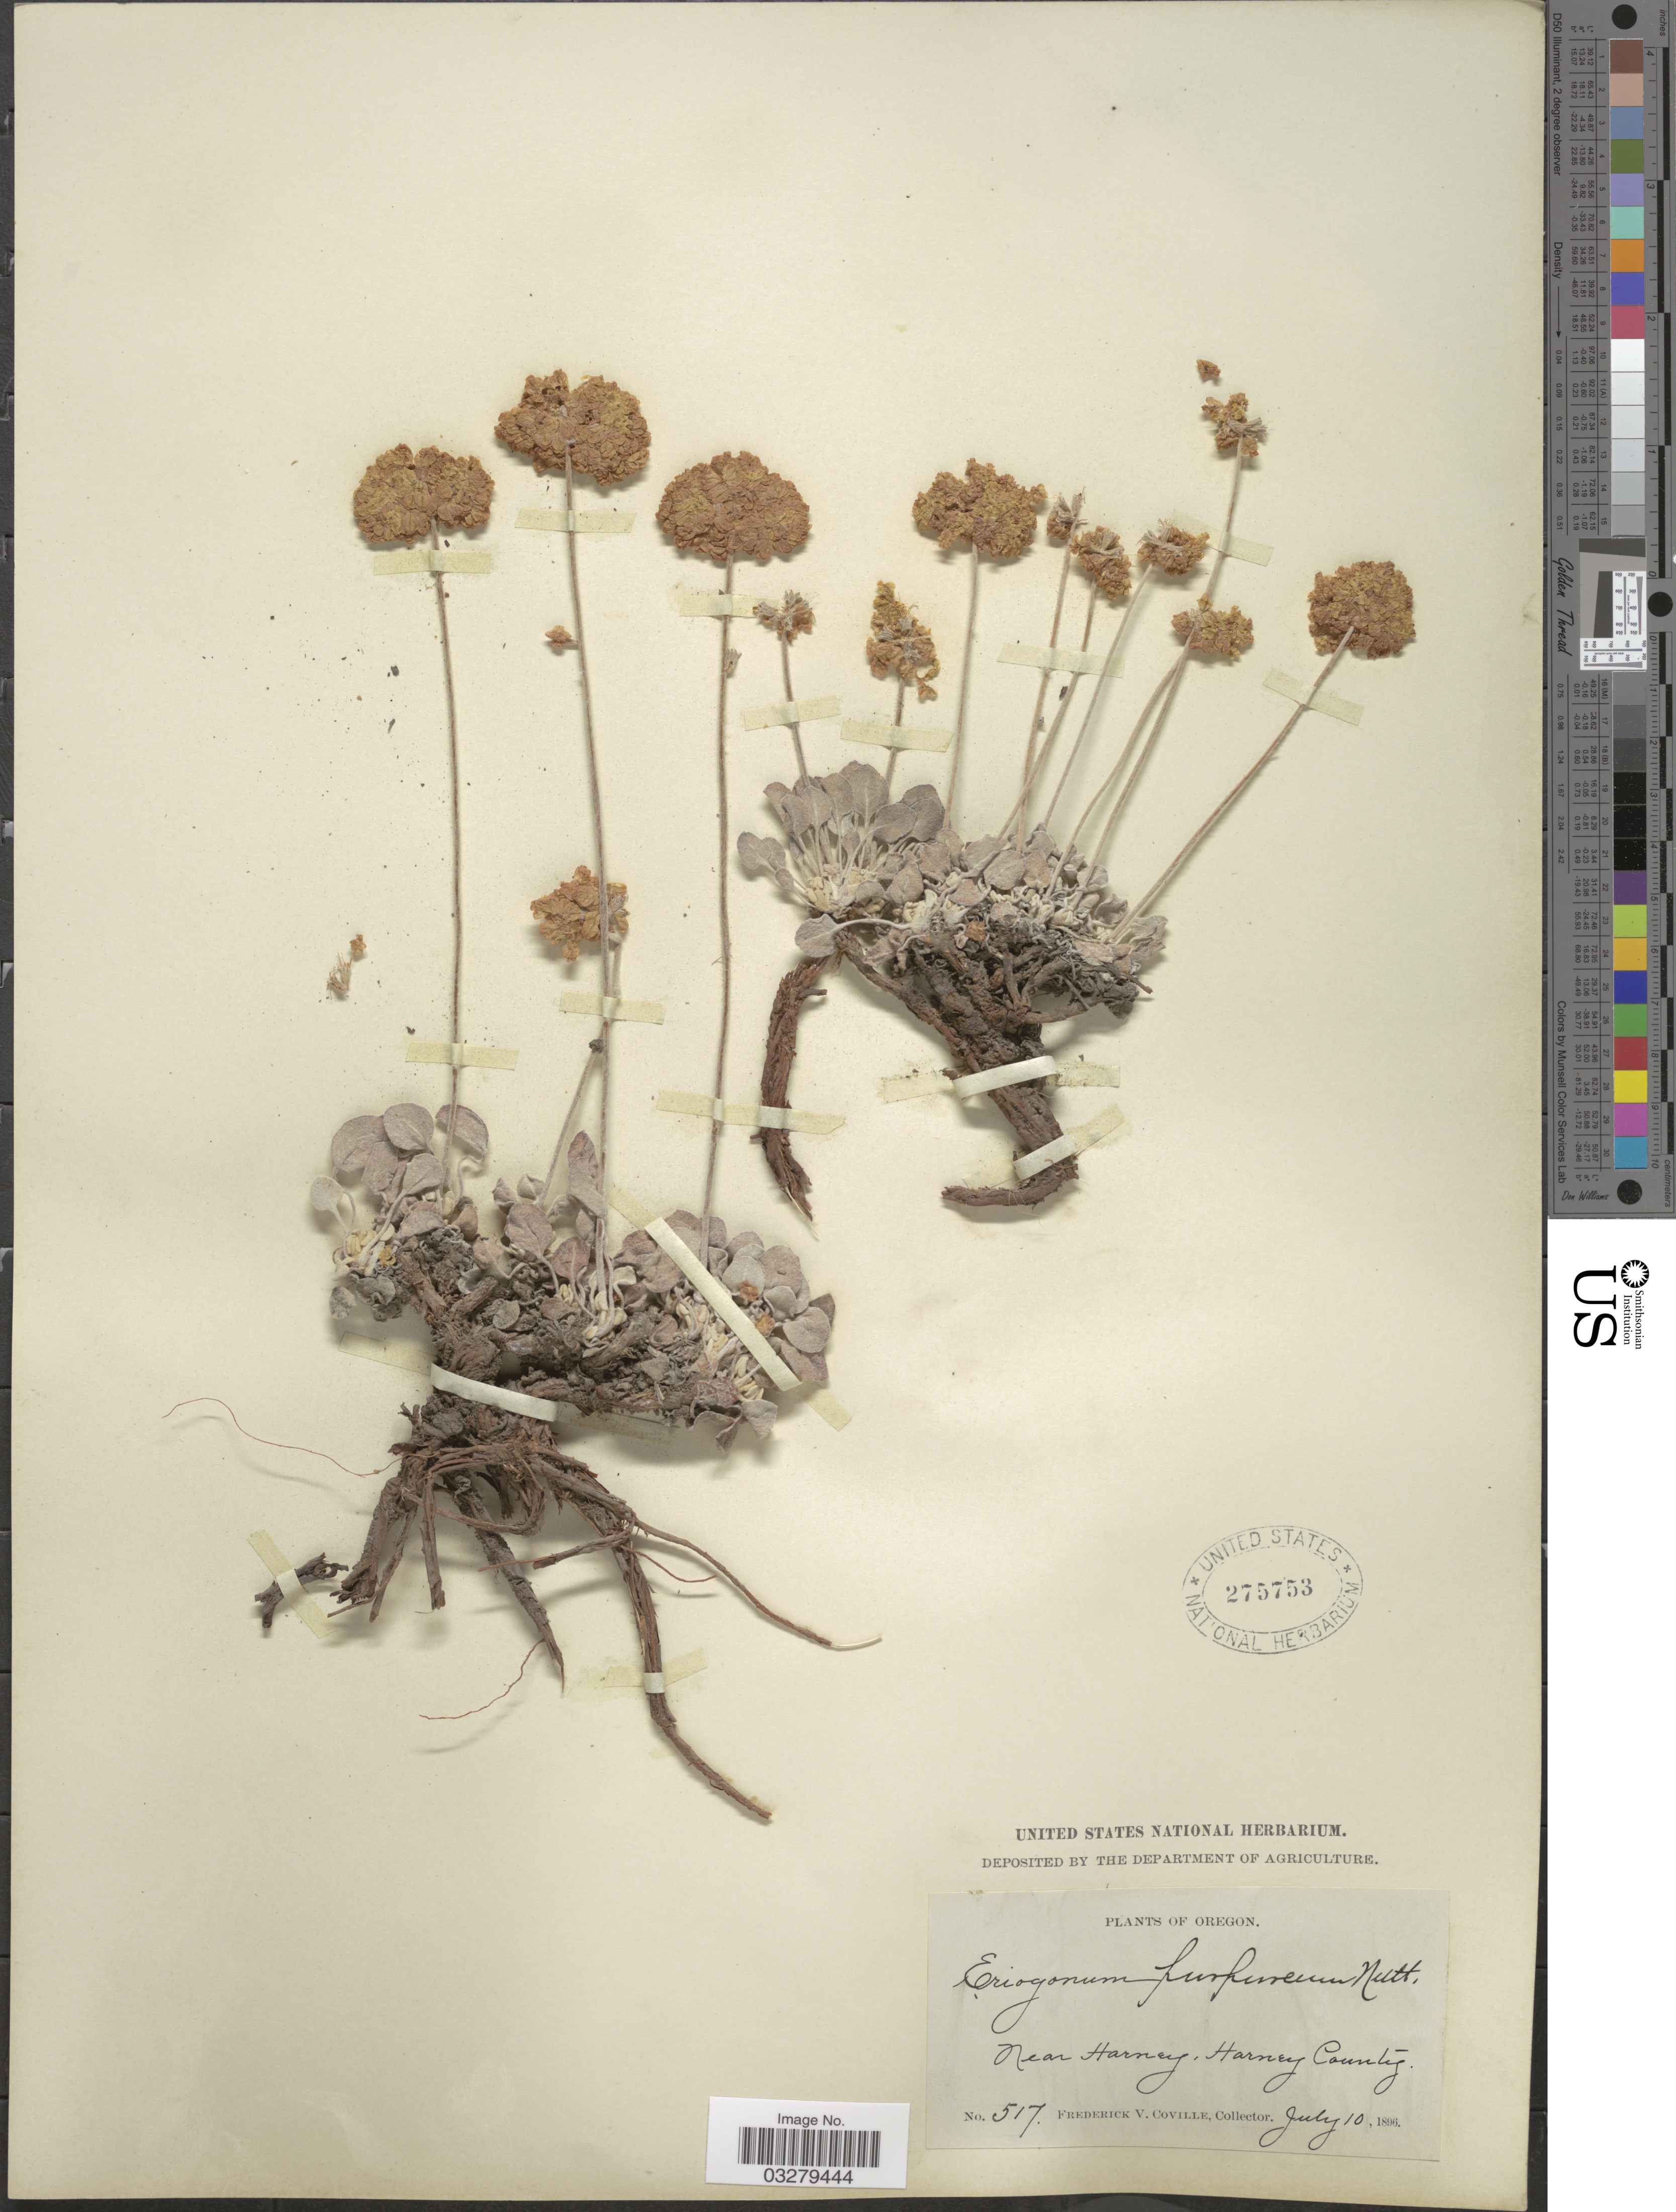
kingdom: Plantae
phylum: Tracheophyta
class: Magnoliopsida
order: Caryophyllales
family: Polygonaceae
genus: Eriogonum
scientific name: Eriogonum ovalifolium var. purpureum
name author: (Nutt.) Durand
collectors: F. V. Coville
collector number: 517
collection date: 1896-07-10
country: United States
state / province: Oregon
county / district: Harney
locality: Near Harney, Harney County.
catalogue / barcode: US 275753